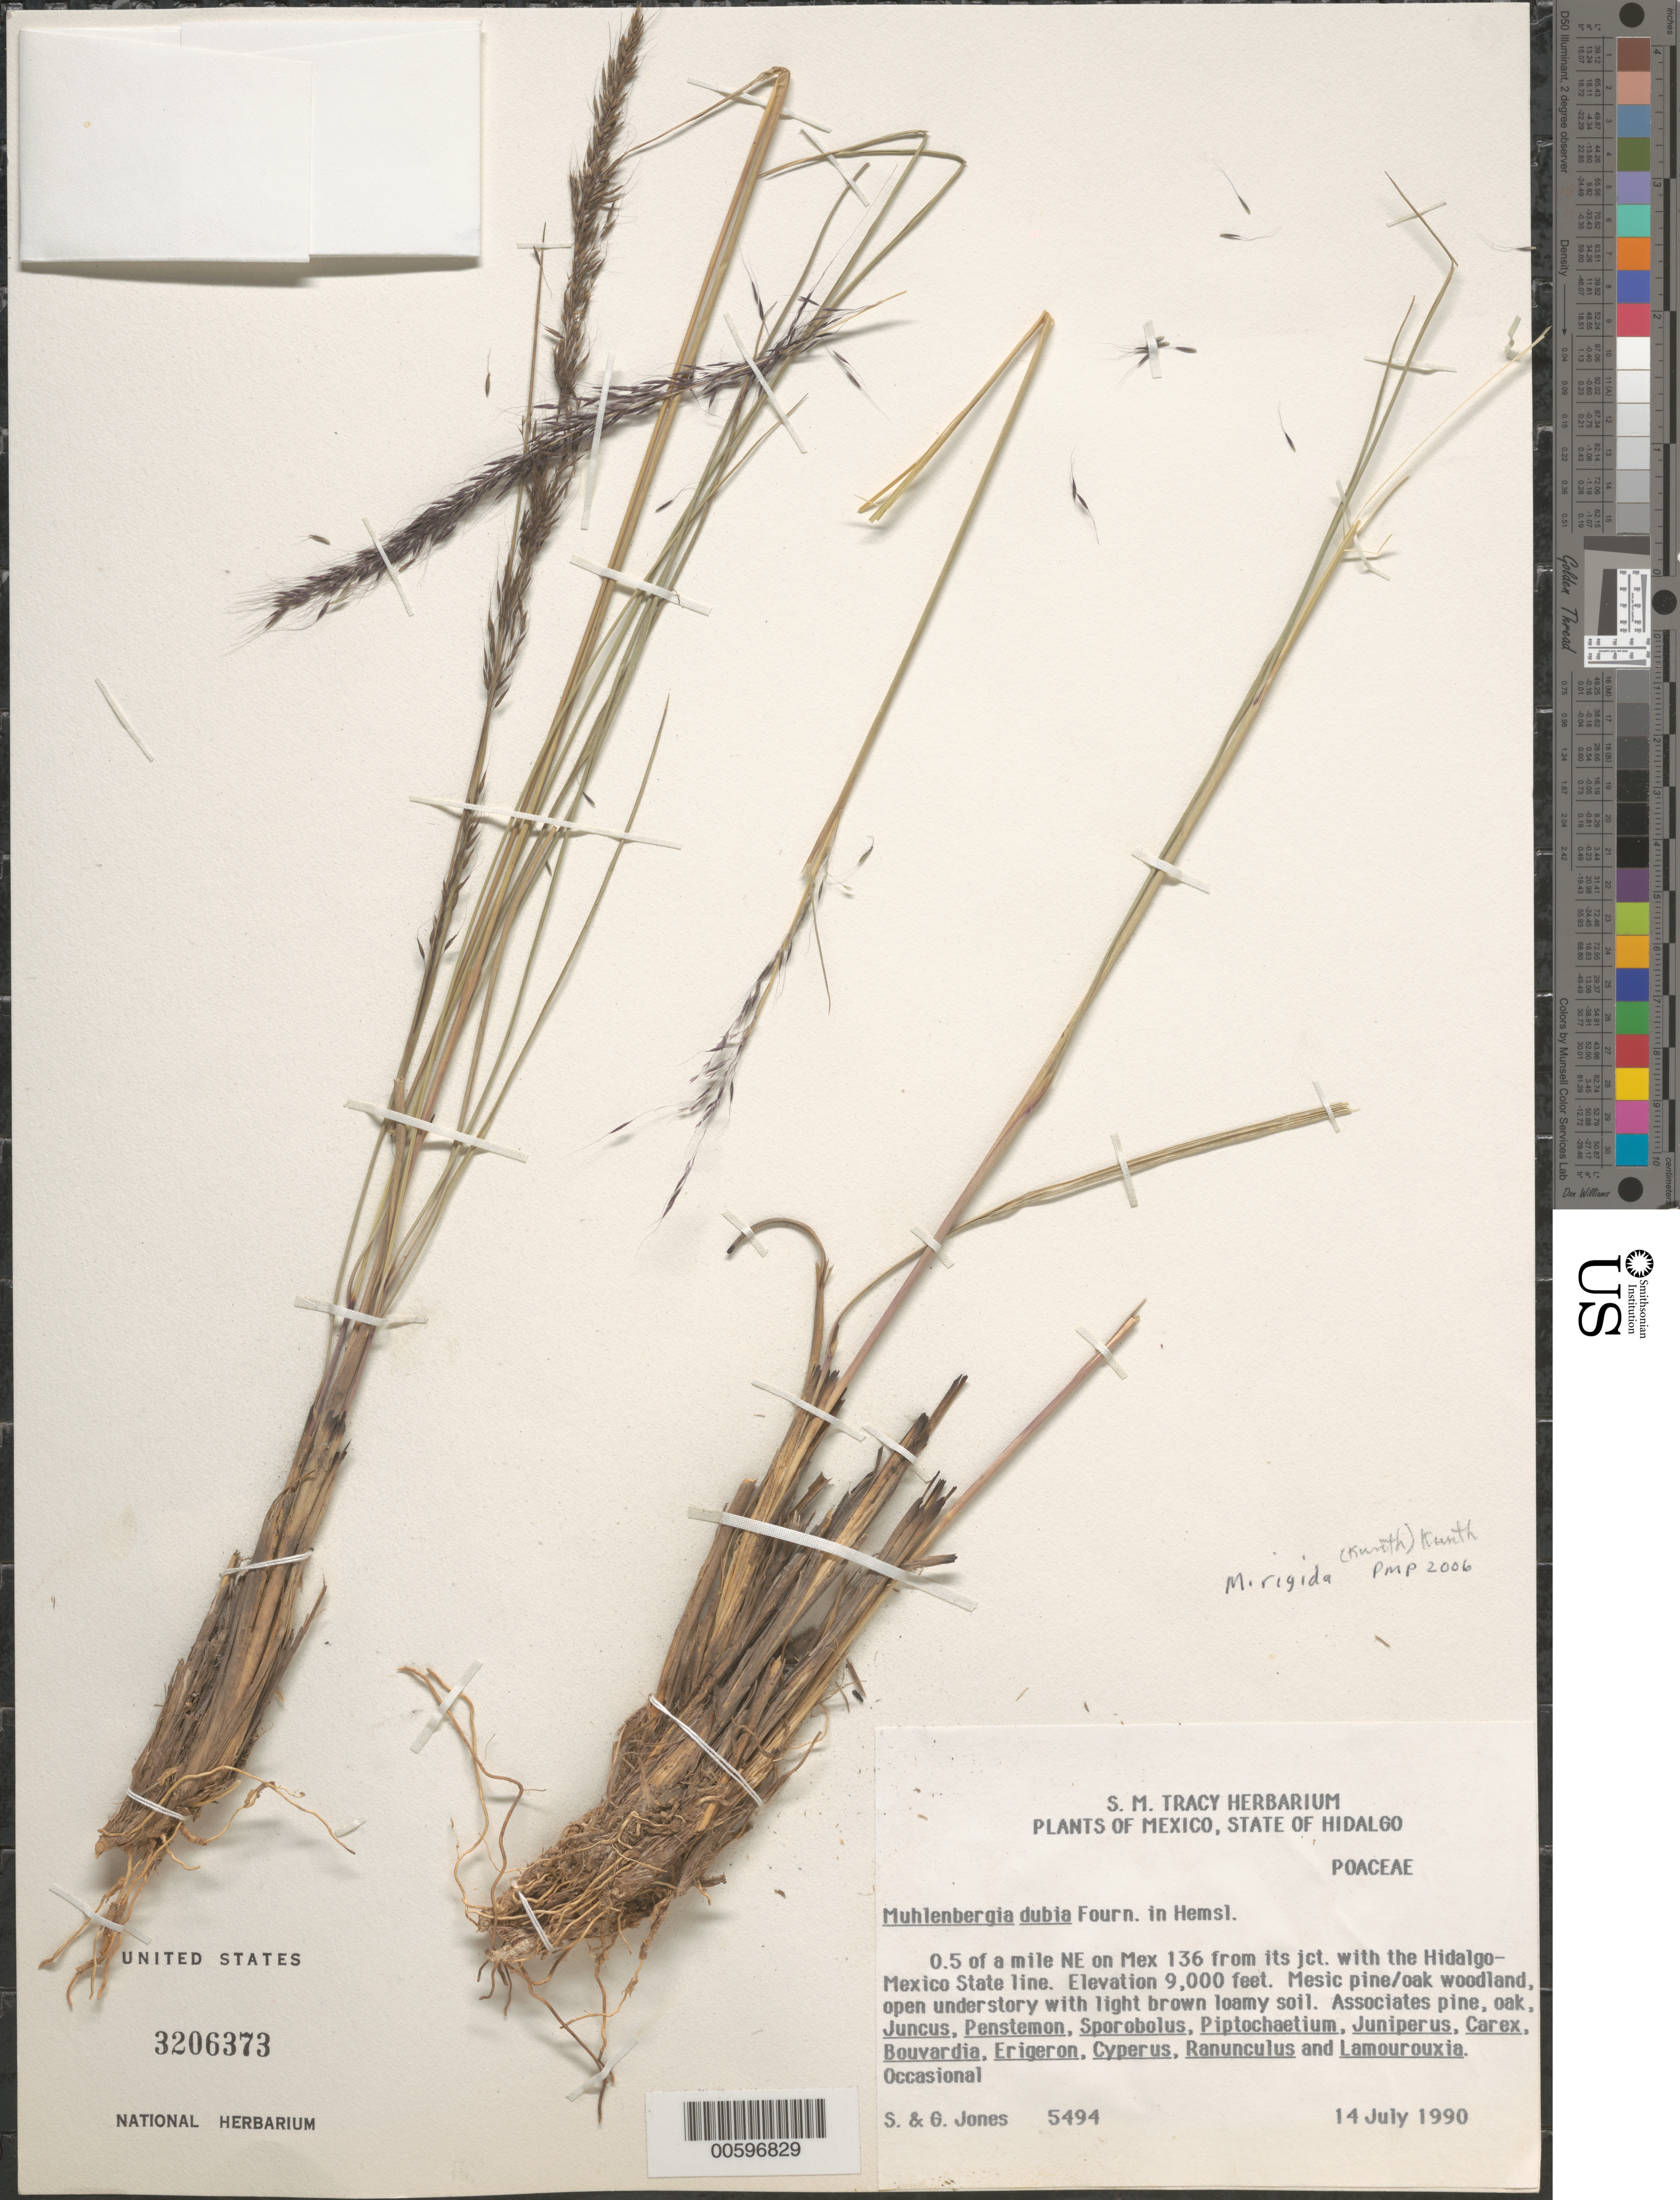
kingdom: Plantae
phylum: Tracheophyta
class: Liliopsida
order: Poales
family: Poaceae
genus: Muhlenbergia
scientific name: Muhlenbergia rigida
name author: (Kunth) Kunth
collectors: S. Jones & G. Jones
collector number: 5494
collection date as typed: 14 Jul 1990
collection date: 1990-07-14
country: Mexico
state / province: Hidalgo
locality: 0.5 mi NE on Mex 136 from its jct with the Hidalgo - Mexico State line.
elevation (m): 2743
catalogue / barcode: US 3206373